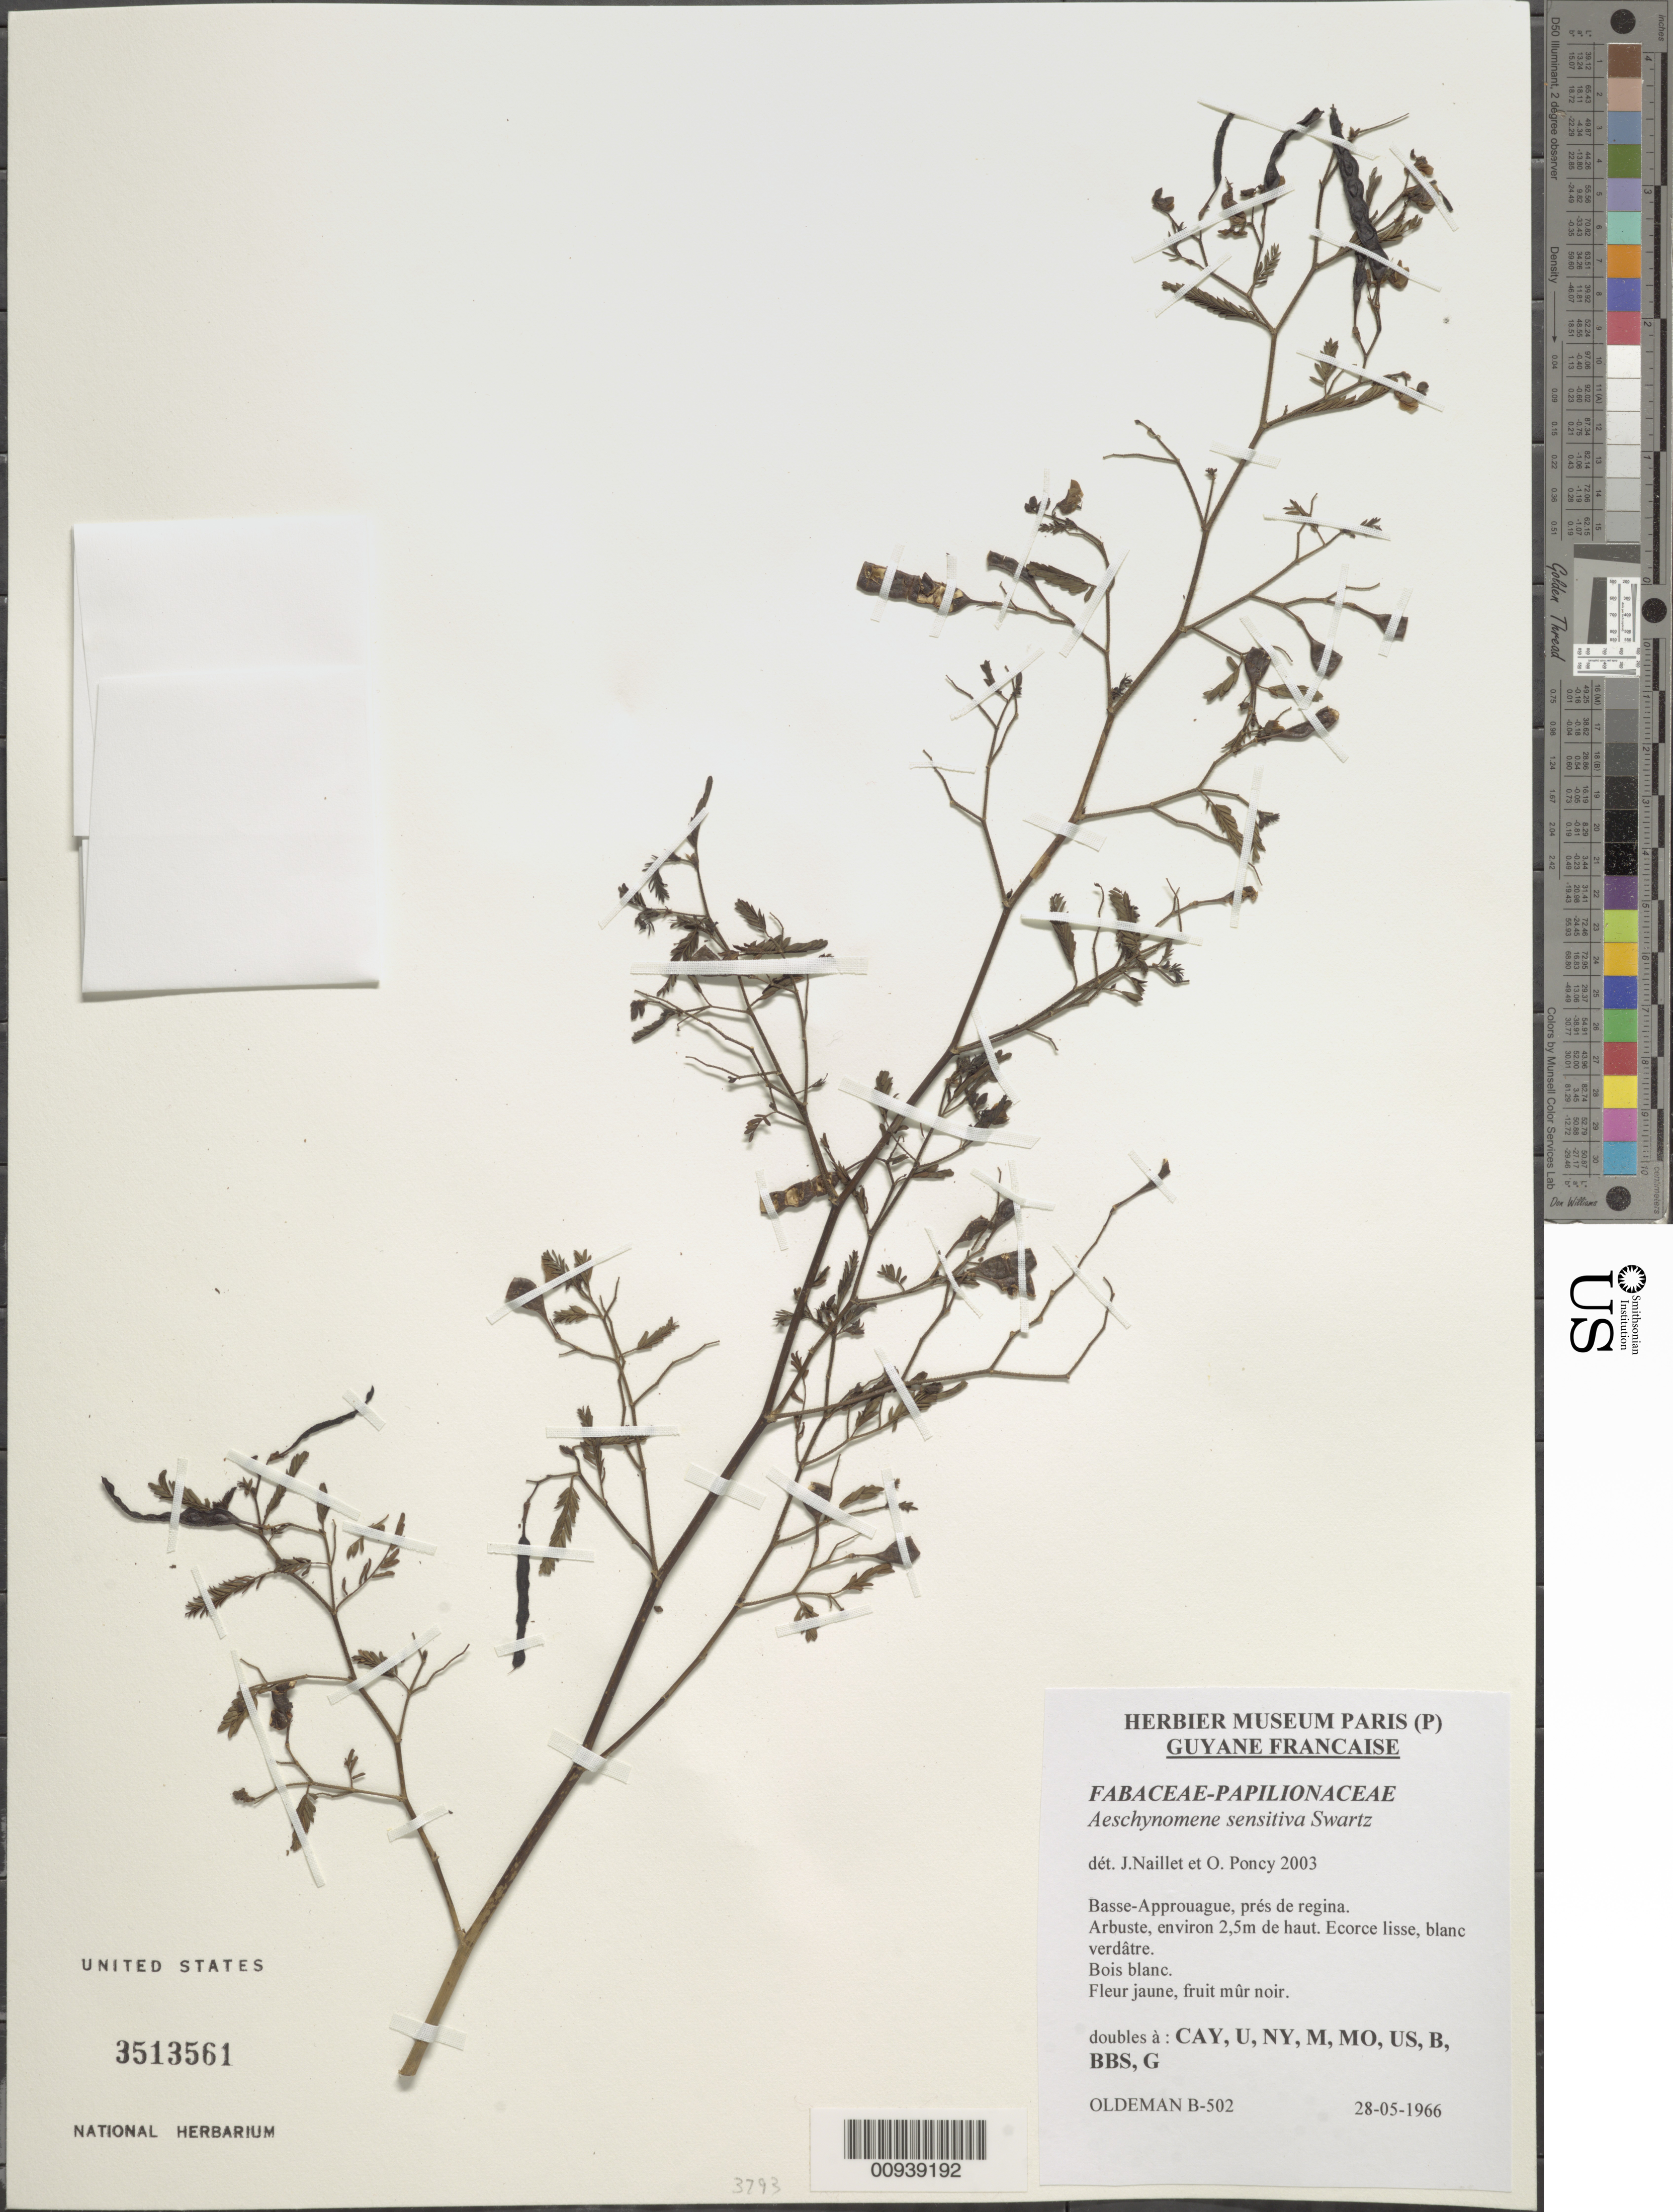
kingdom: Plantae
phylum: Tracheophyta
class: Magnoliopsida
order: Fabales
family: Fabaceae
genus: Aeschynomene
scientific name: Aeschynomene sensitiva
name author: Sw.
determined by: Naillet, J.; Poncy, O.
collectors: R. Oldeman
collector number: B 502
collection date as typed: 28-May-66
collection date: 1966-05-28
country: French Guiana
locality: Bas Approaugue, pres de Régina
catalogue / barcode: US 3513561